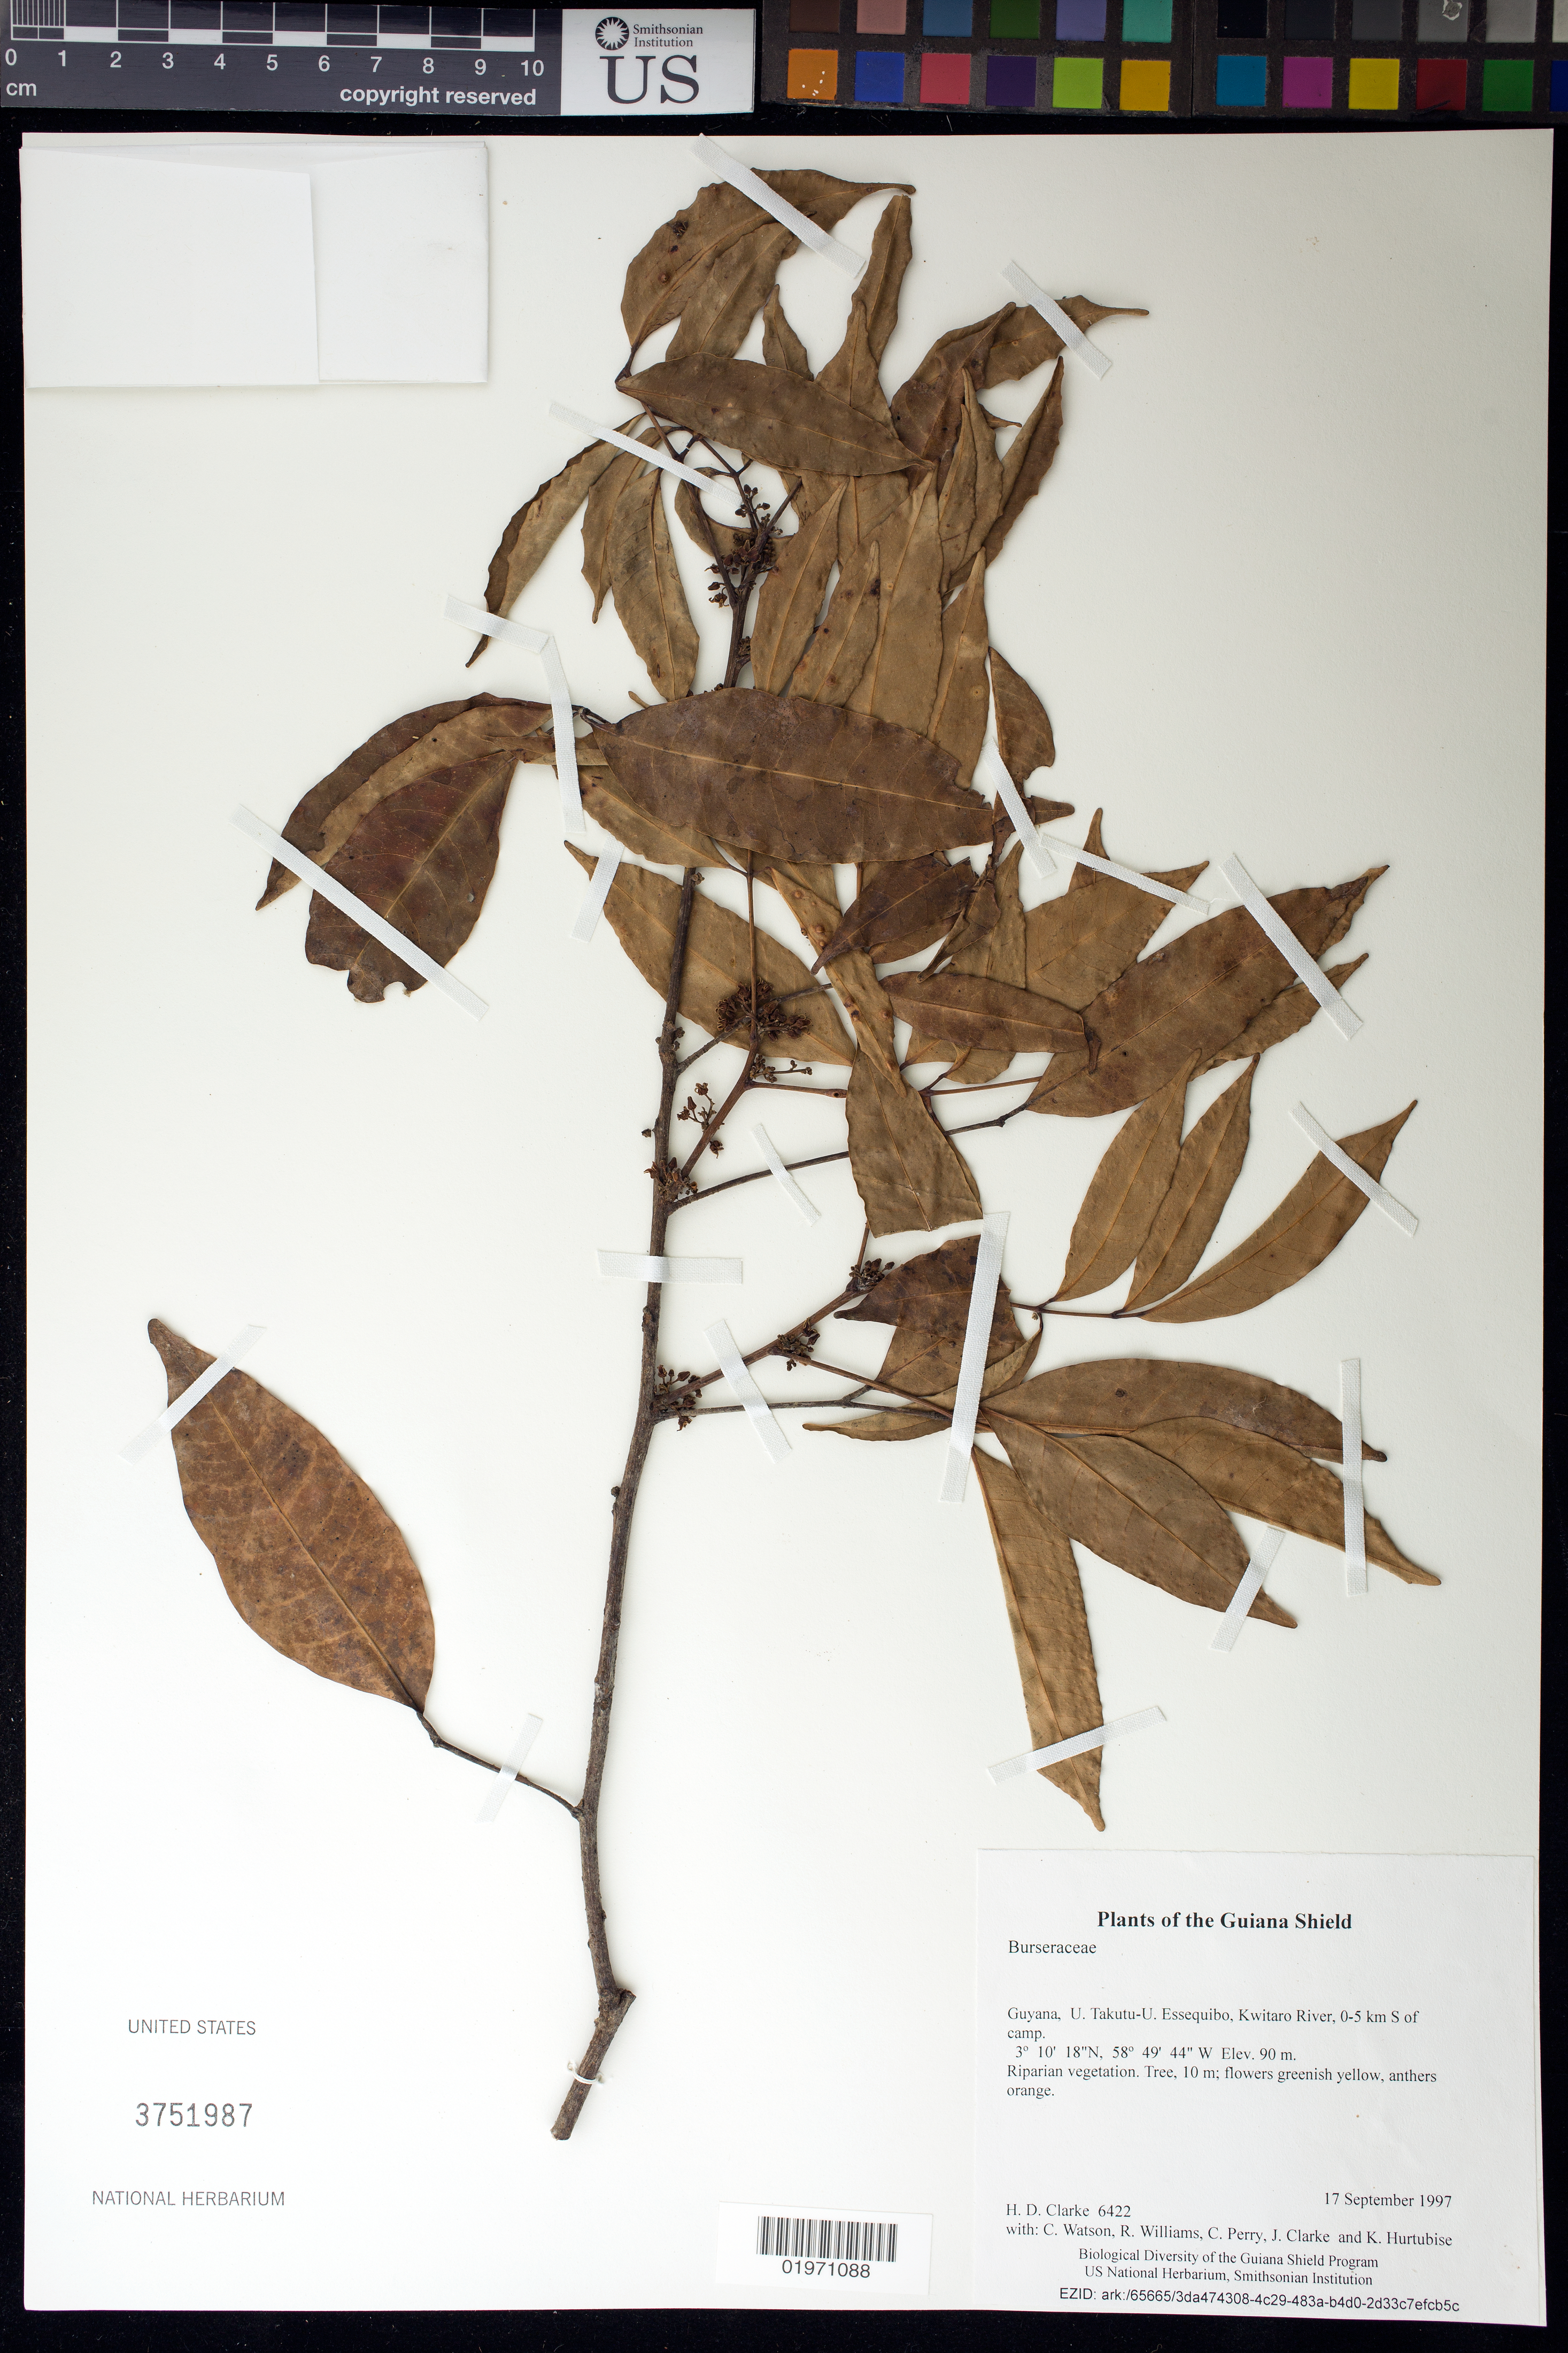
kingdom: Plantae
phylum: Tracheophyta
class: Magnoliopsida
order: Sapindales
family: Burseraceae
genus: Protium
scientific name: Protium heptaphyllum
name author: (Aubl.) Marchand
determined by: Daly, D.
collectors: H. D. Clarke, C. Watson, R. Williams, C. Perry, J. Clarke & K. Hurtubise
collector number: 6422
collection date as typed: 17 September 1997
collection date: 1997-09-17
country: Guyana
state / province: U. Takutu-U. Essequibo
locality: Kwitaro River, 0-5 km S of camp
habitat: Riparian vegetation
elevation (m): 90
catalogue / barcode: US 3751987